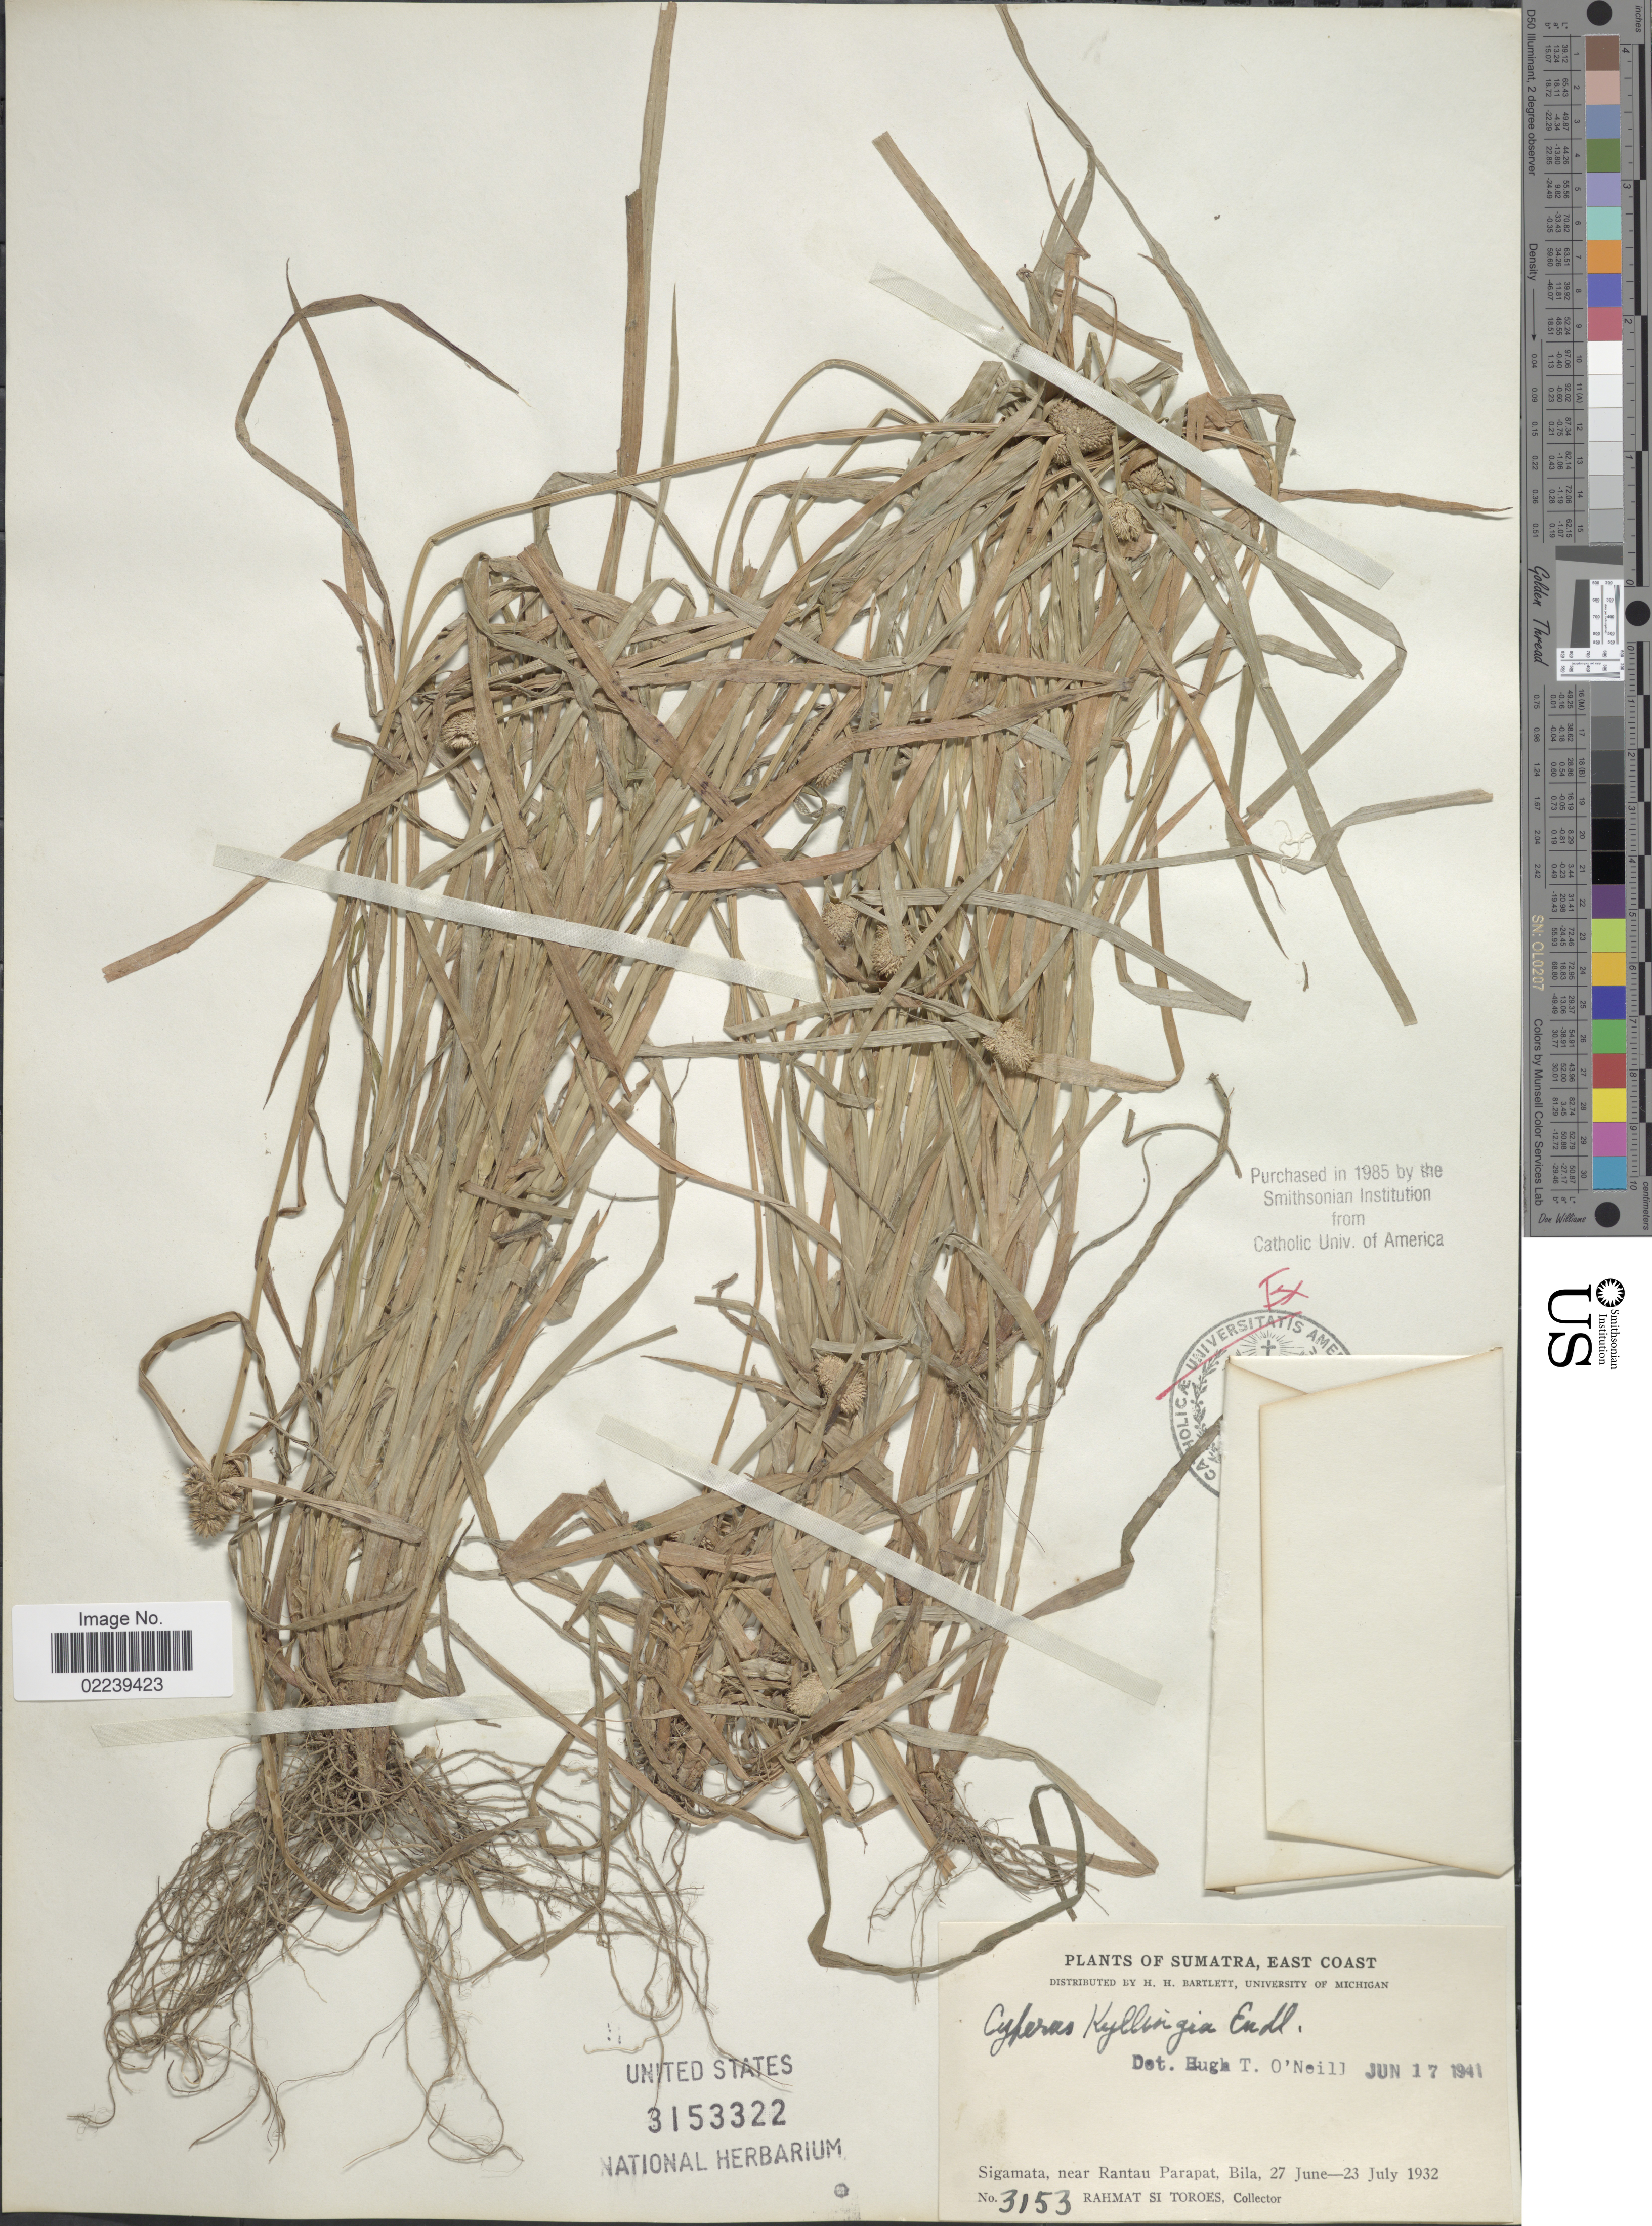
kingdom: Plantae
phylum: Tracheophyta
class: Liliopsida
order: Poales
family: Cyperaceae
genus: Cyperus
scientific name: Cyperus mindorensis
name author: (Steud.) Huygh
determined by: Strong, M. T., (US), Smithsonian Institution - National Museum of Natural History (UNITED STATES)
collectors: Rahmat Si Boeea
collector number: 3153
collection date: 1932-06-27/1932-07-23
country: Indonesia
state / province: Sumatra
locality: East Coast, Sigamata, near Rantau Parapat, Bila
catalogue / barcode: US 3153322